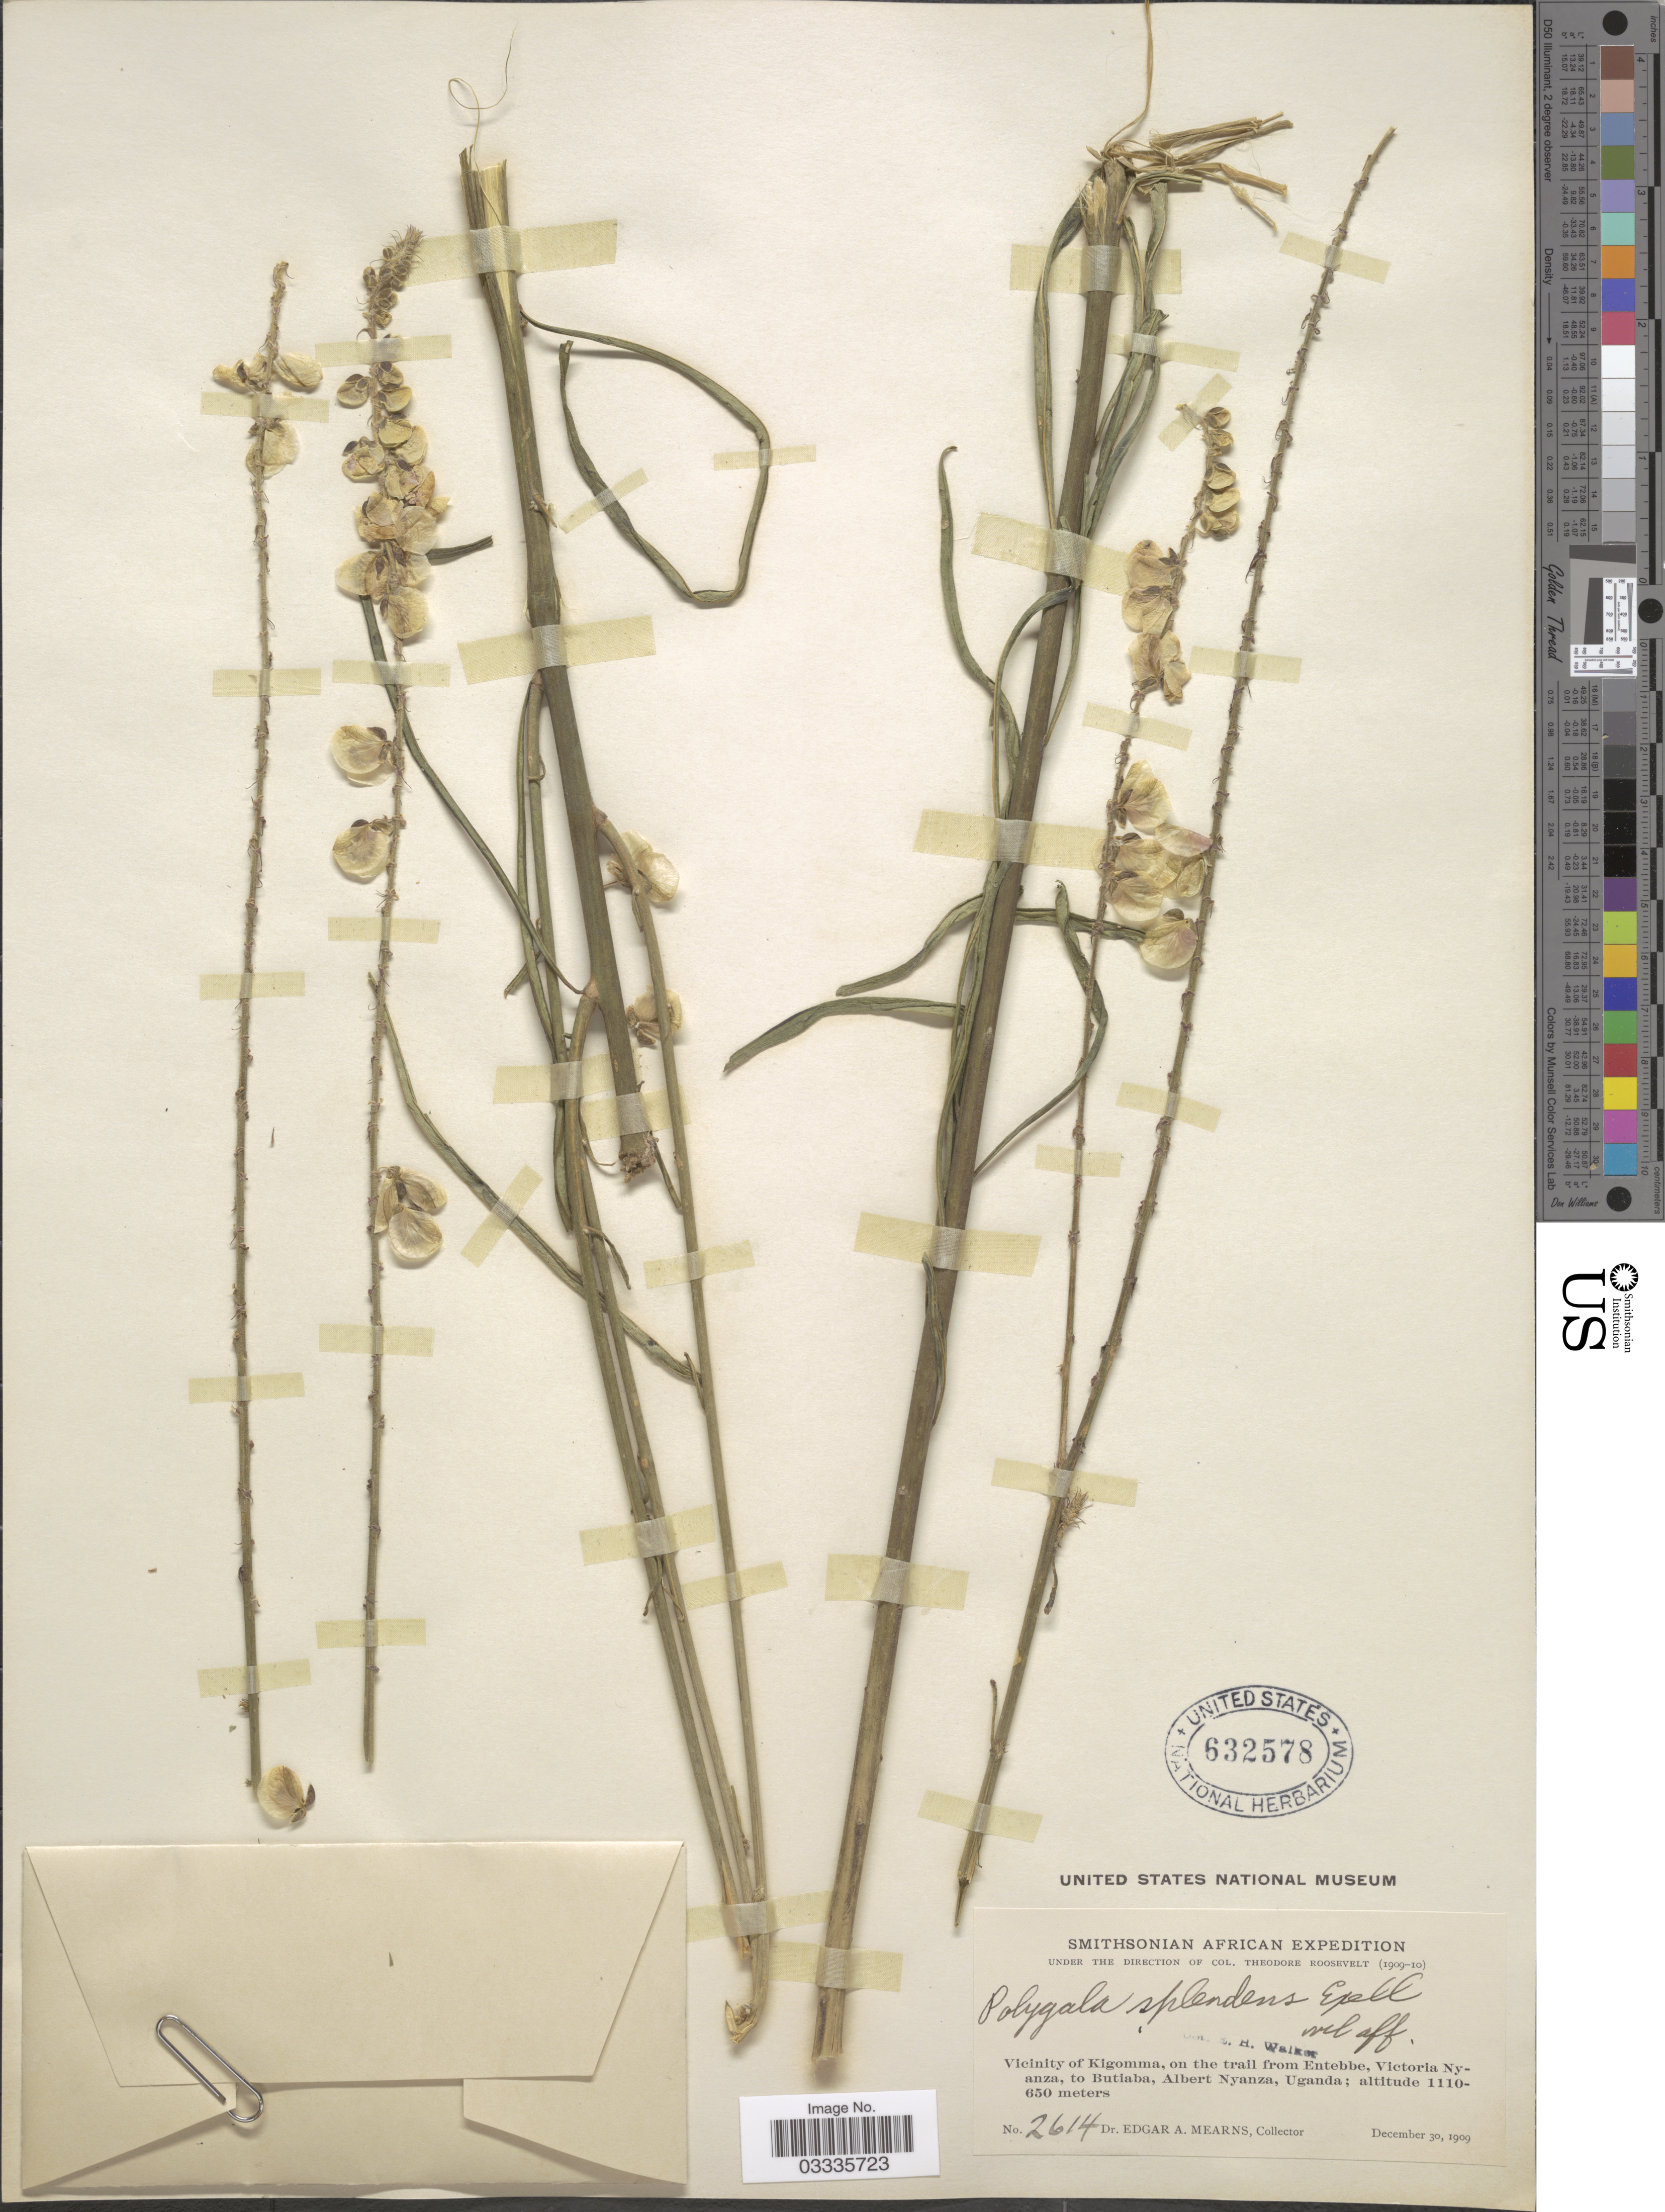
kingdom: Plantae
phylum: Tracheophyta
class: Magnoliopsida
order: Fabales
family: Polygalaceae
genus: Polygala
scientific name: Polygala splendens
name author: Exell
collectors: E. A. Mearns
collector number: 2614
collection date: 1909-12-30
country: Uganda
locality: Vicinity of Kigomma, on the trail from Entebbe, Victoria Nyanza, to Butiaba, Albert Nyanza.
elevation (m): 650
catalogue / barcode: US 632578